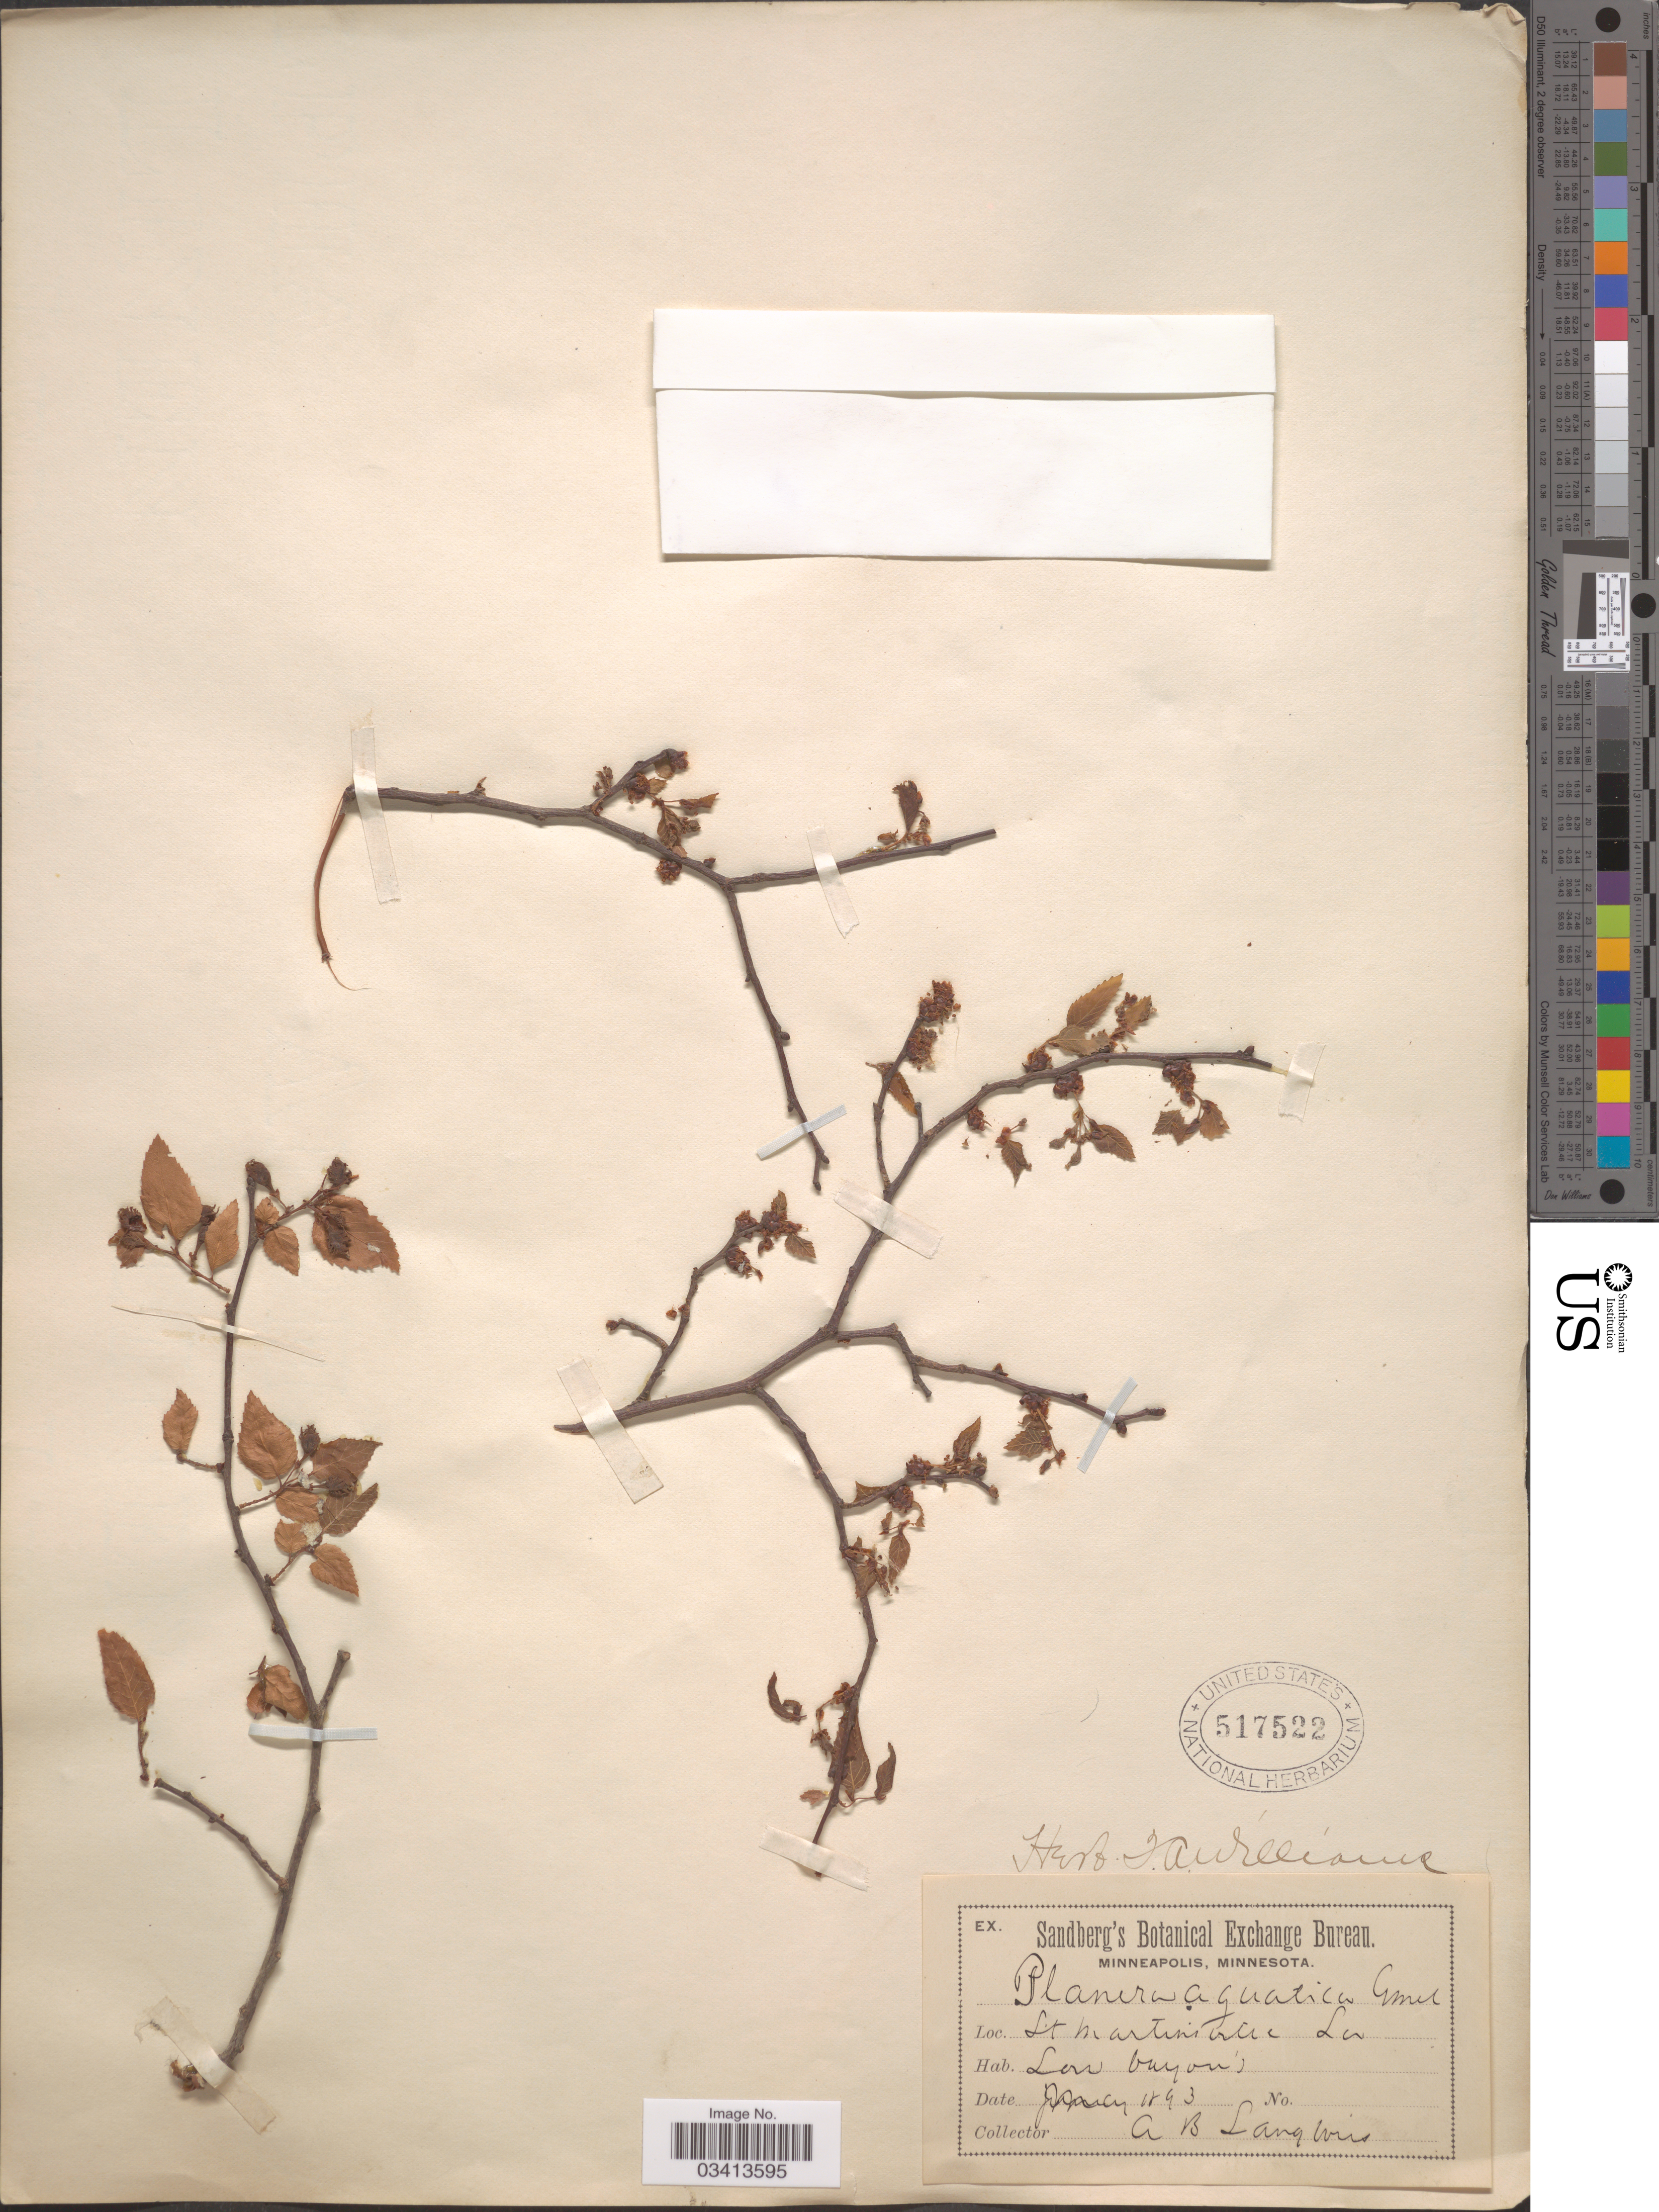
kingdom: Plantae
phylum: Tracheophyta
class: Magnoliopsida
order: Rosales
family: Ulmaceae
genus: Planera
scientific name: Planera aquatica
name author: J.F. Gmel.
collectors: A. Langlois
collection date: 1893-01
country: United States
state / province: Louisiana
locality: St. Martinsville. Low bayou.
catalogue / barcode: US 517522